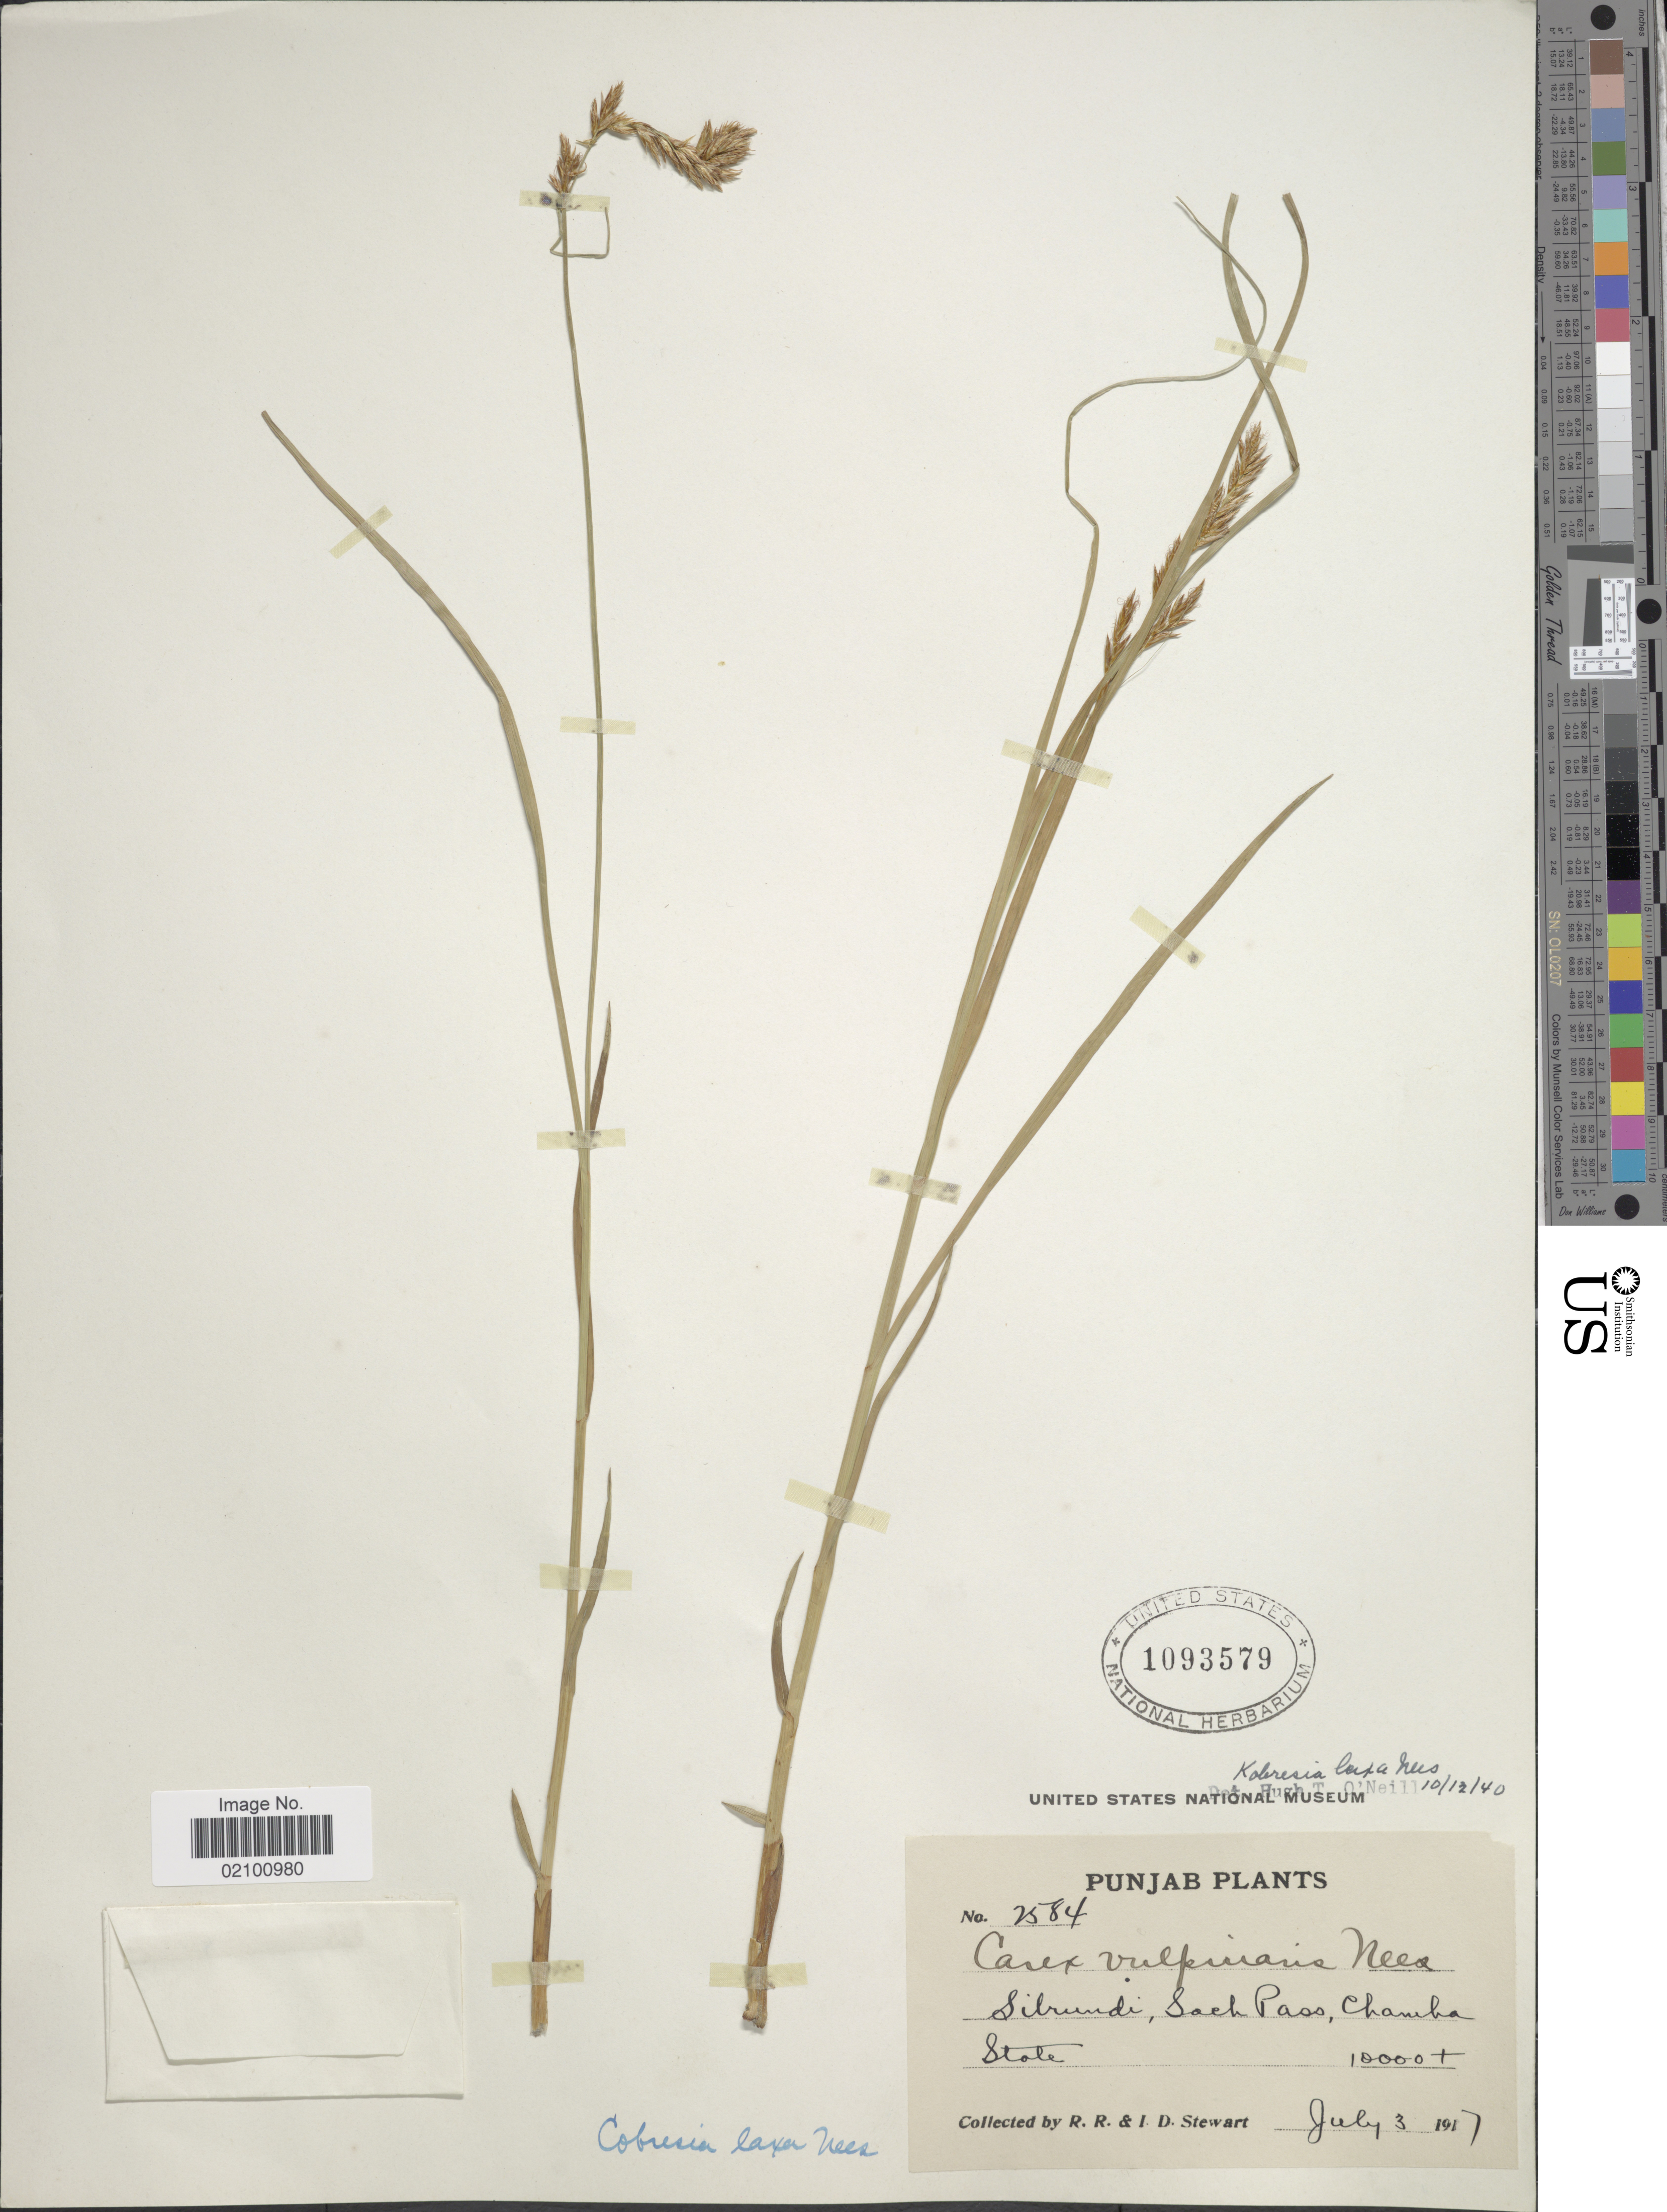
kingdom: Plantae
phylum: Tracheophyta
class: Liliopsida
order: Poales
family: Cyperaceae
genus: Carex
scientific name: Carex pseudolaxa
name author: (C.B. Clarke) O. Yano & S.R. Zhang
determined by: Strong, M. T., (US), Smithsonian Institution - National Museum of Natural History (UNITED STATES)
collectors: R. R. Stewart & I. Stewart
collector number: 2584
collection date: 1917-07-03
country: India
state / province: Punjab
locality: Sibrundi, Sach Pass, Chamba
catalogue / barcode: US 1093579